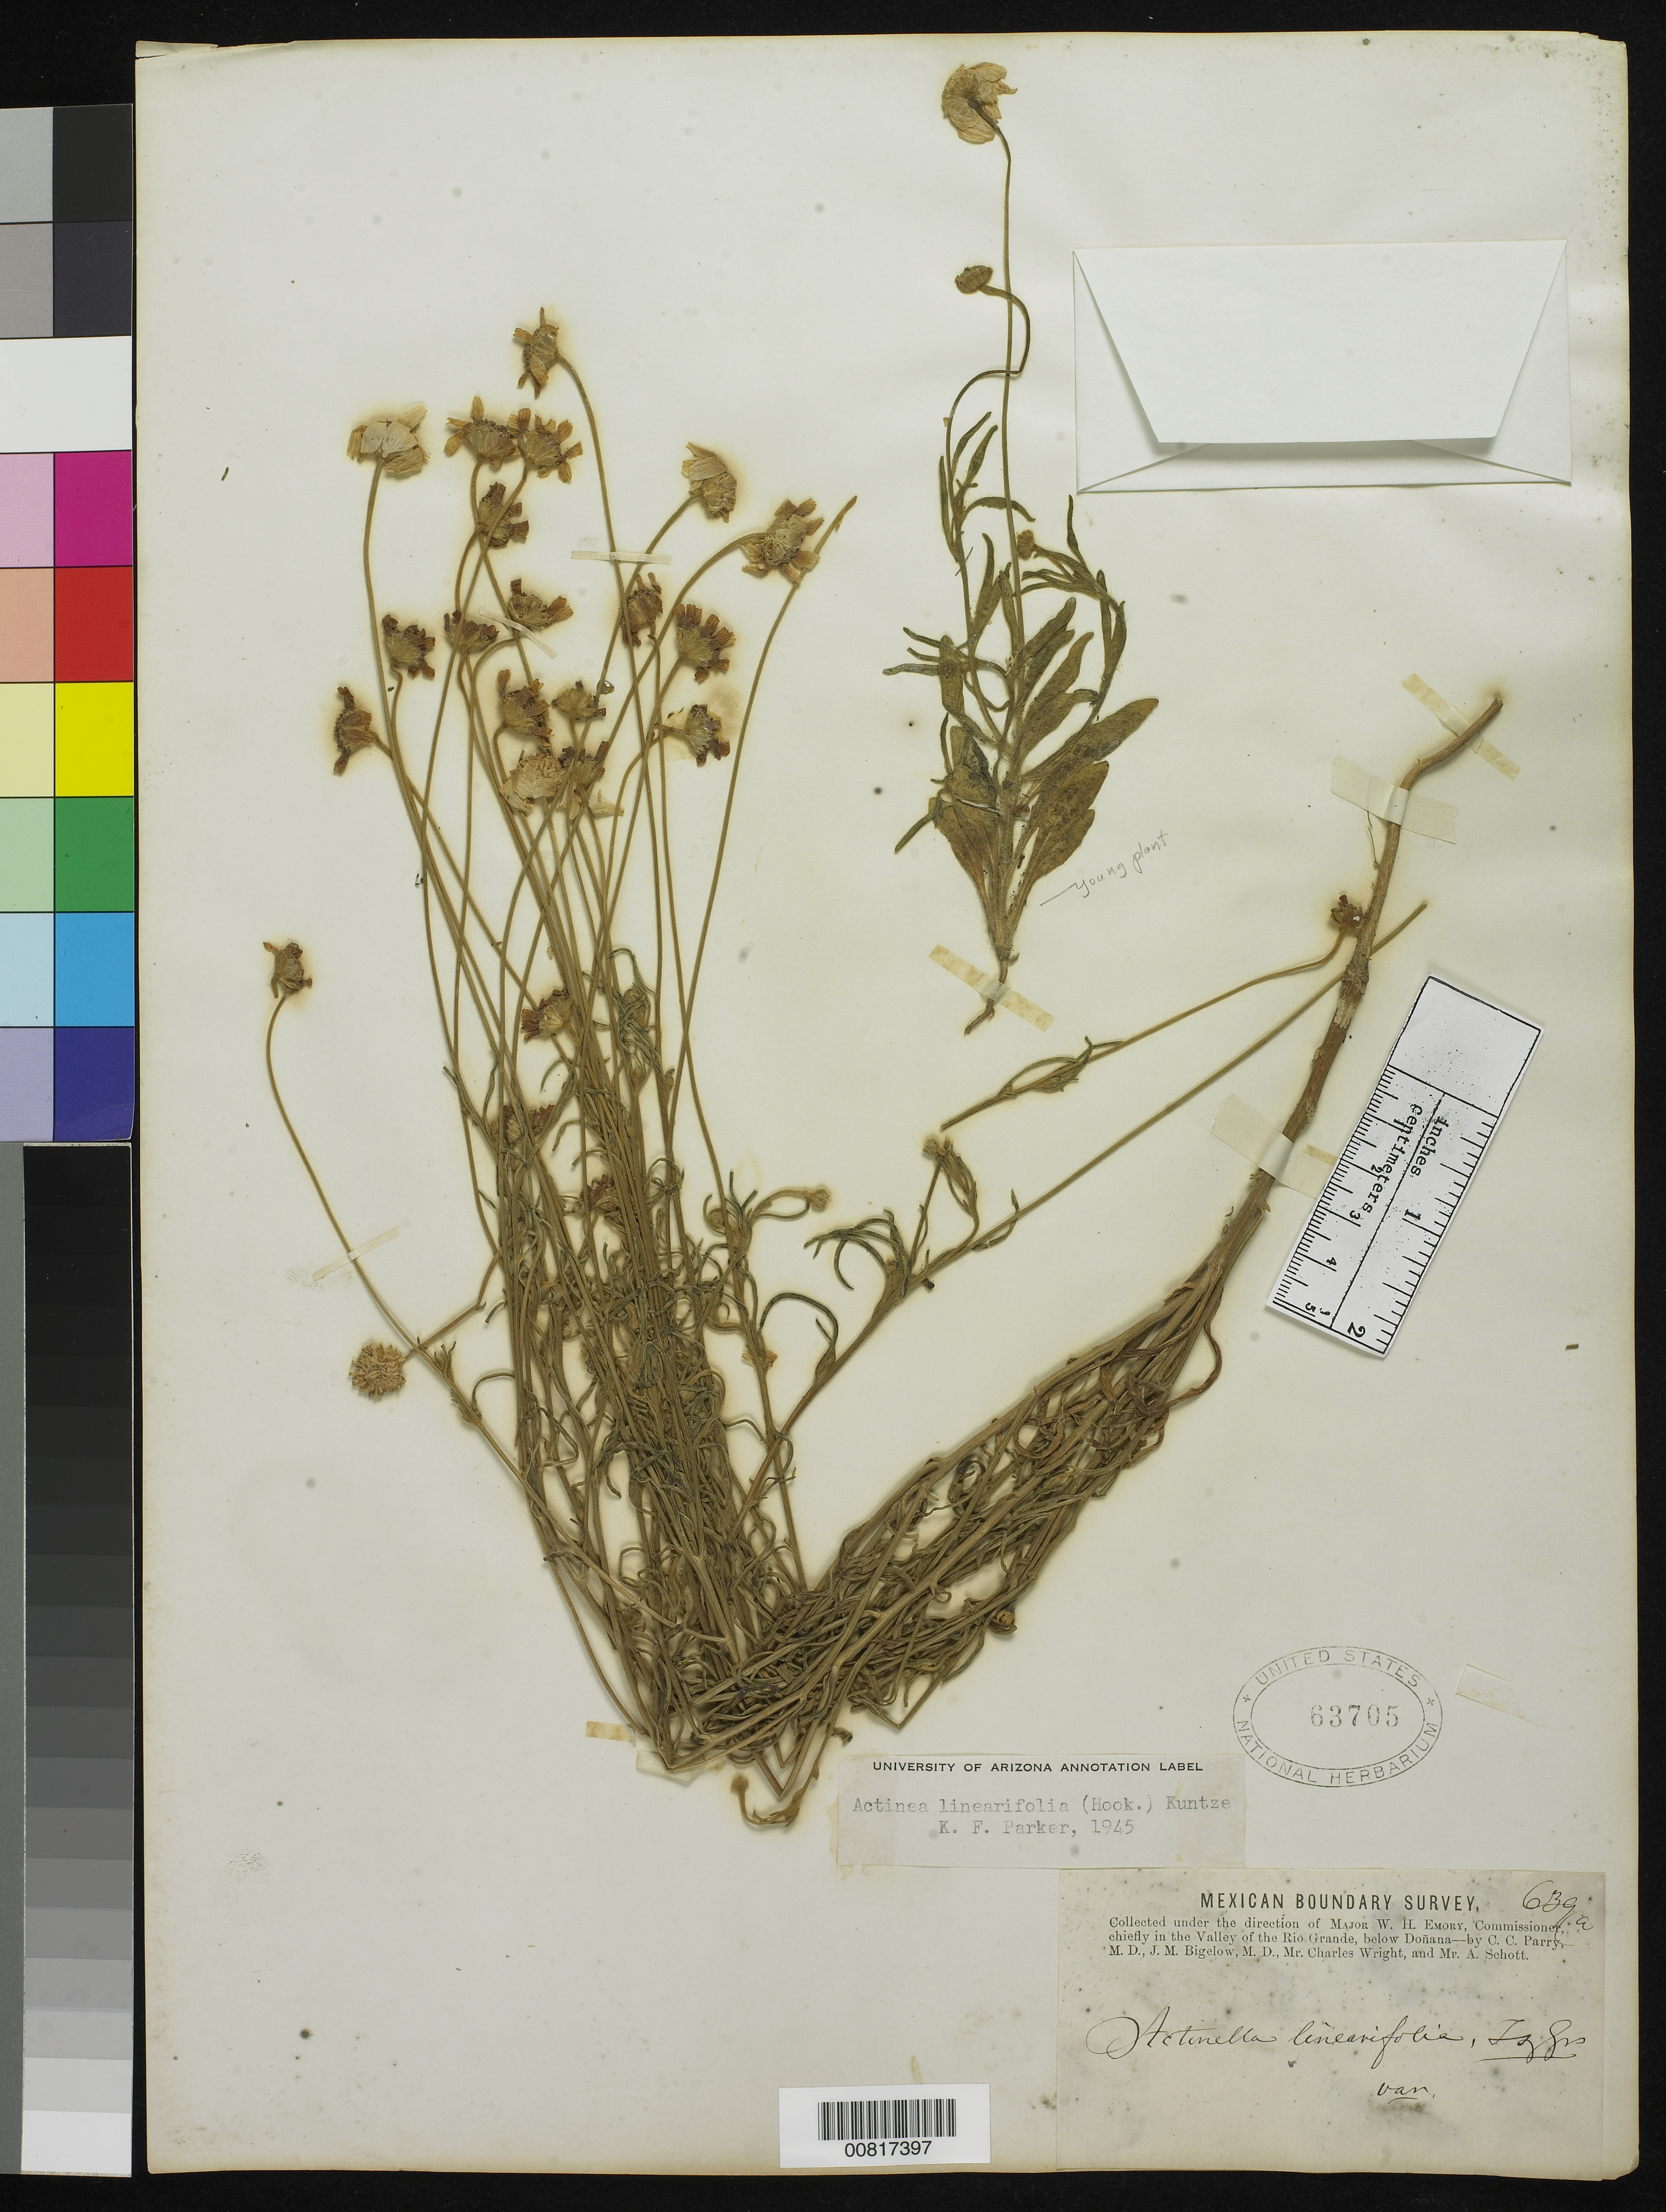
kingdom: Plantae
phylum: Tracheophyta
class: Magnoliopsida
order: Asterales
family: Asteraceae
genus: Actinea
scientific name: Actinea linearifolia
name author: (Hook.) Kuntze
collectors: C. C. Parry, J. M. Bigelow, C. Wright & A. C. V. Schott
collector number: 639a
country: United States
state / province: New Mexico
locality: Valley of the Rio Grande, below Doñana, New Mexico.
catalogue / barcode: US 63705